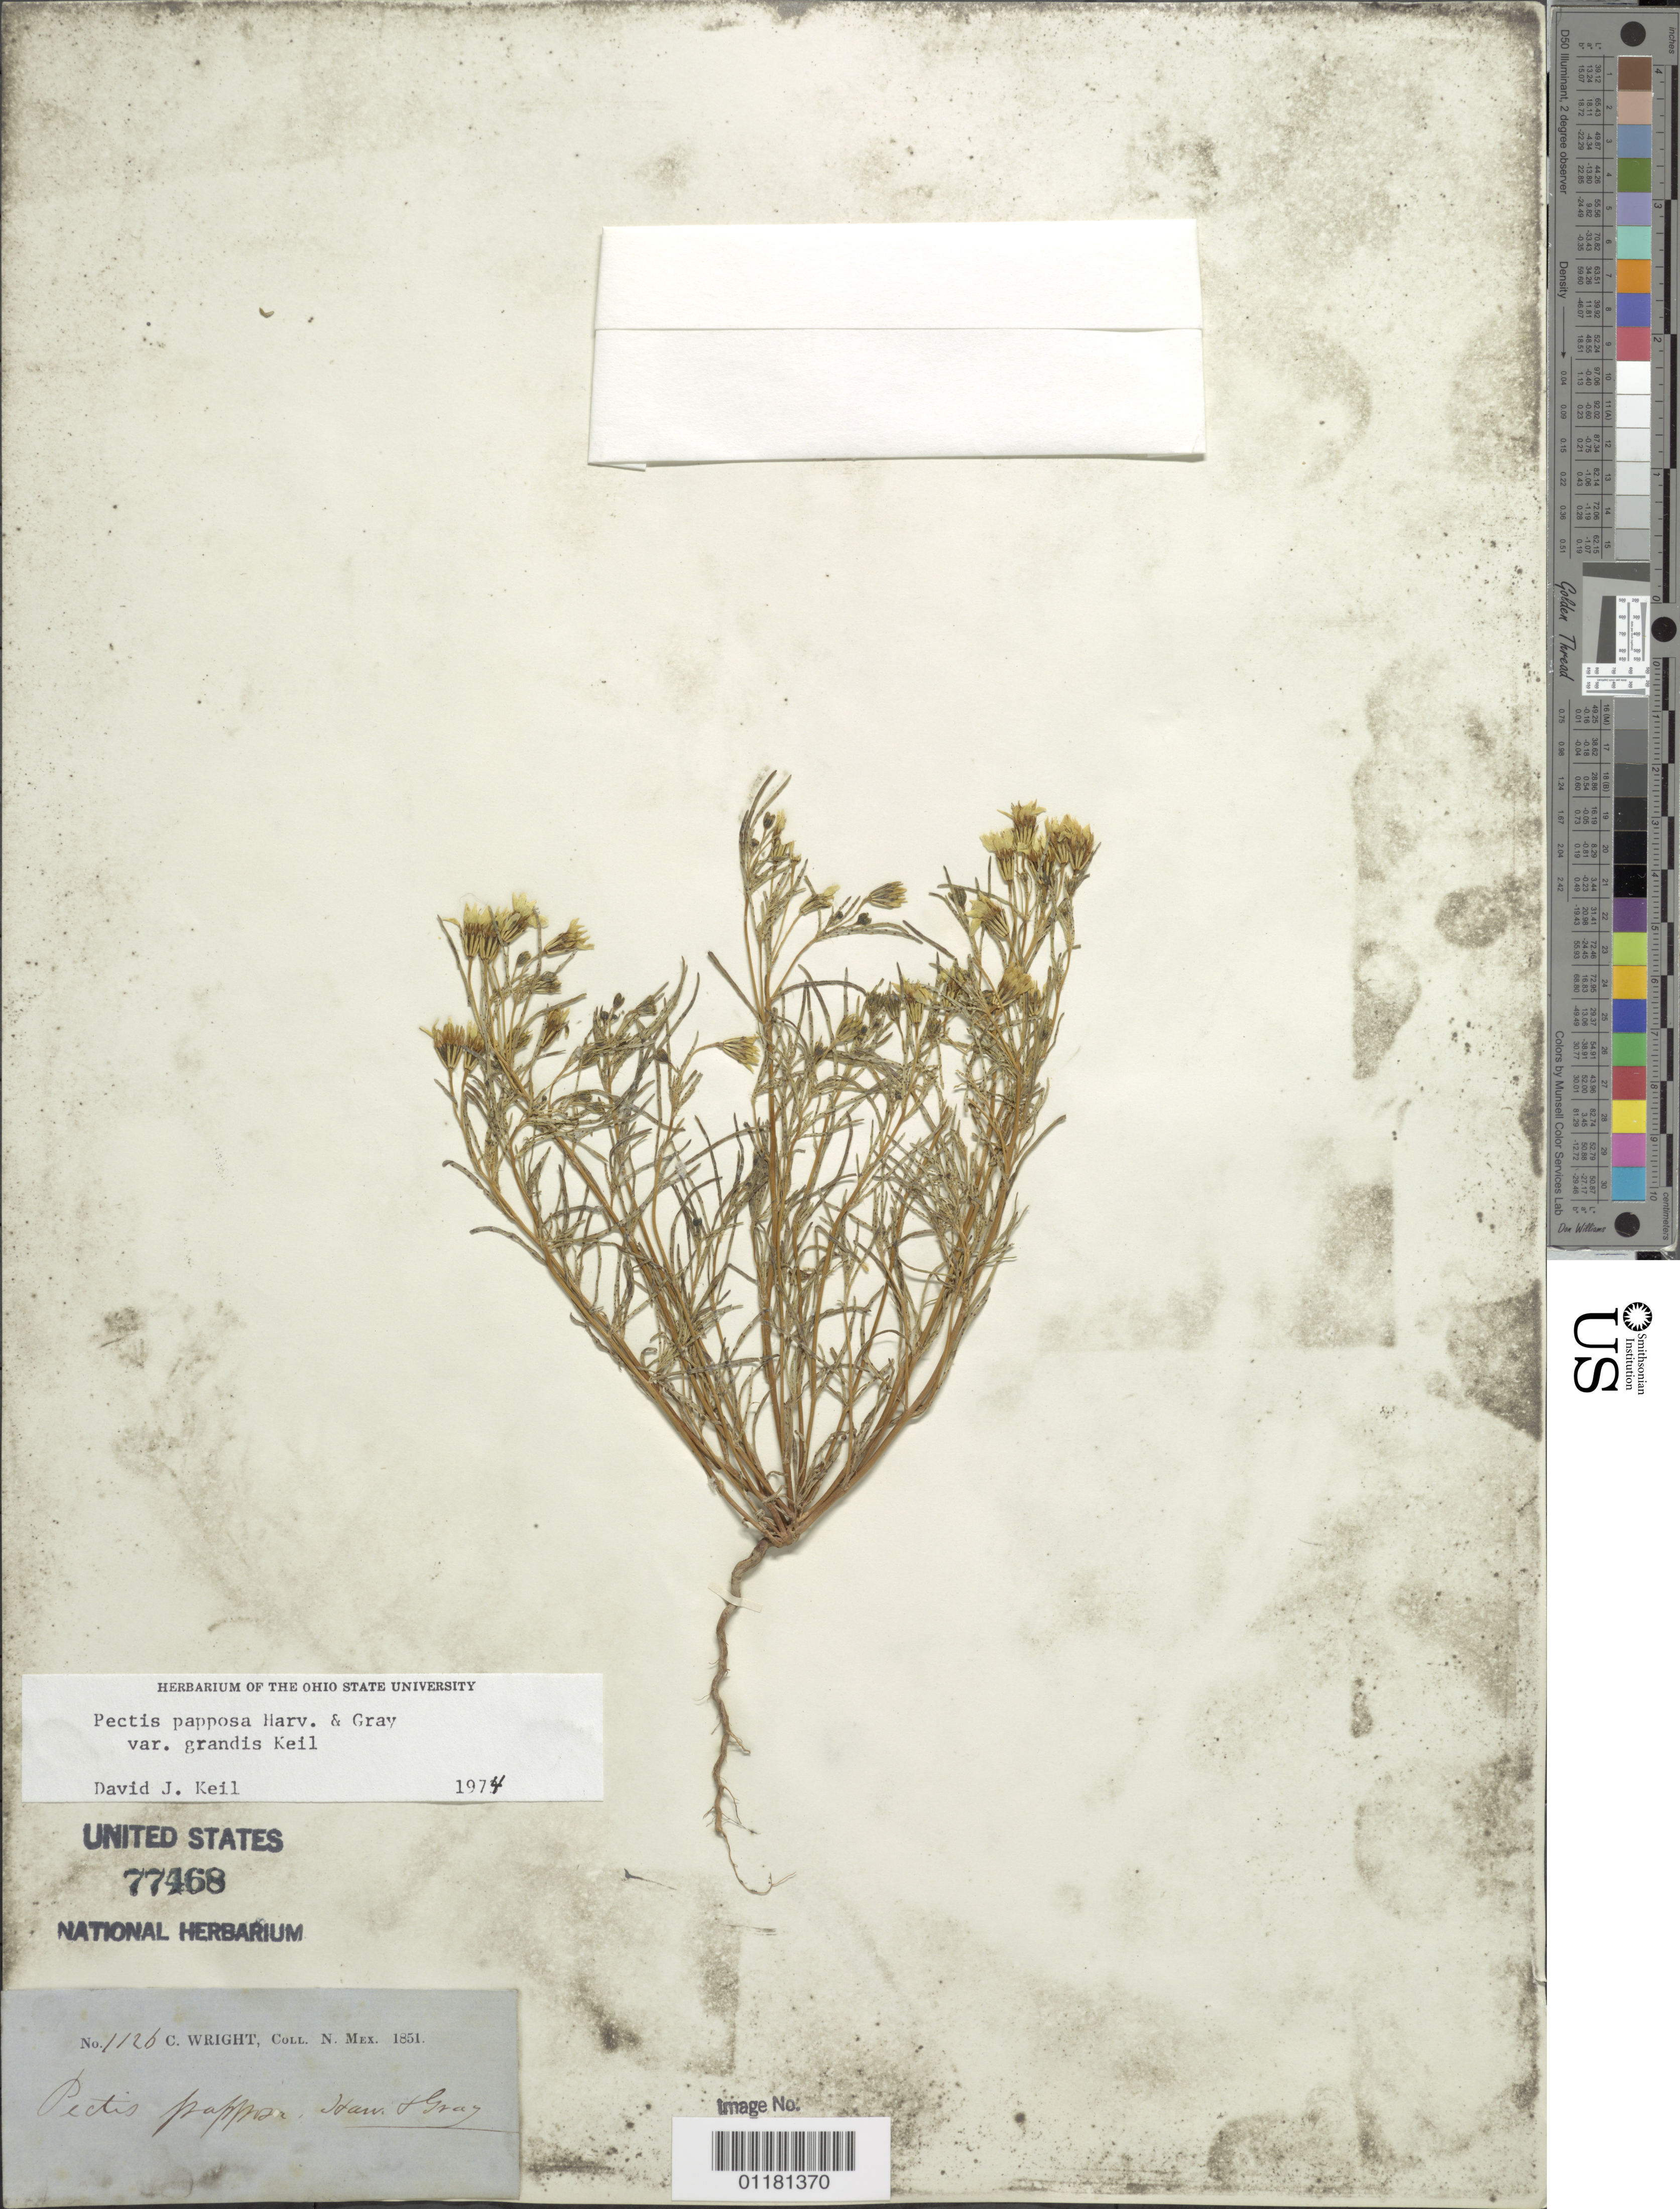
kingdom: Plantae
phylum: Tracheophyta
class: Magnoliopsida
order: Asterales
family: Asteraceae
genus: Pectis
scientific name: Pectis papposa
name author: Harv. & A. Gray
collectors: C. Wright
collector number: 1126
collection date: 1851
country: United States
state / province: New Mexico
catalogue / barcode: US 77468